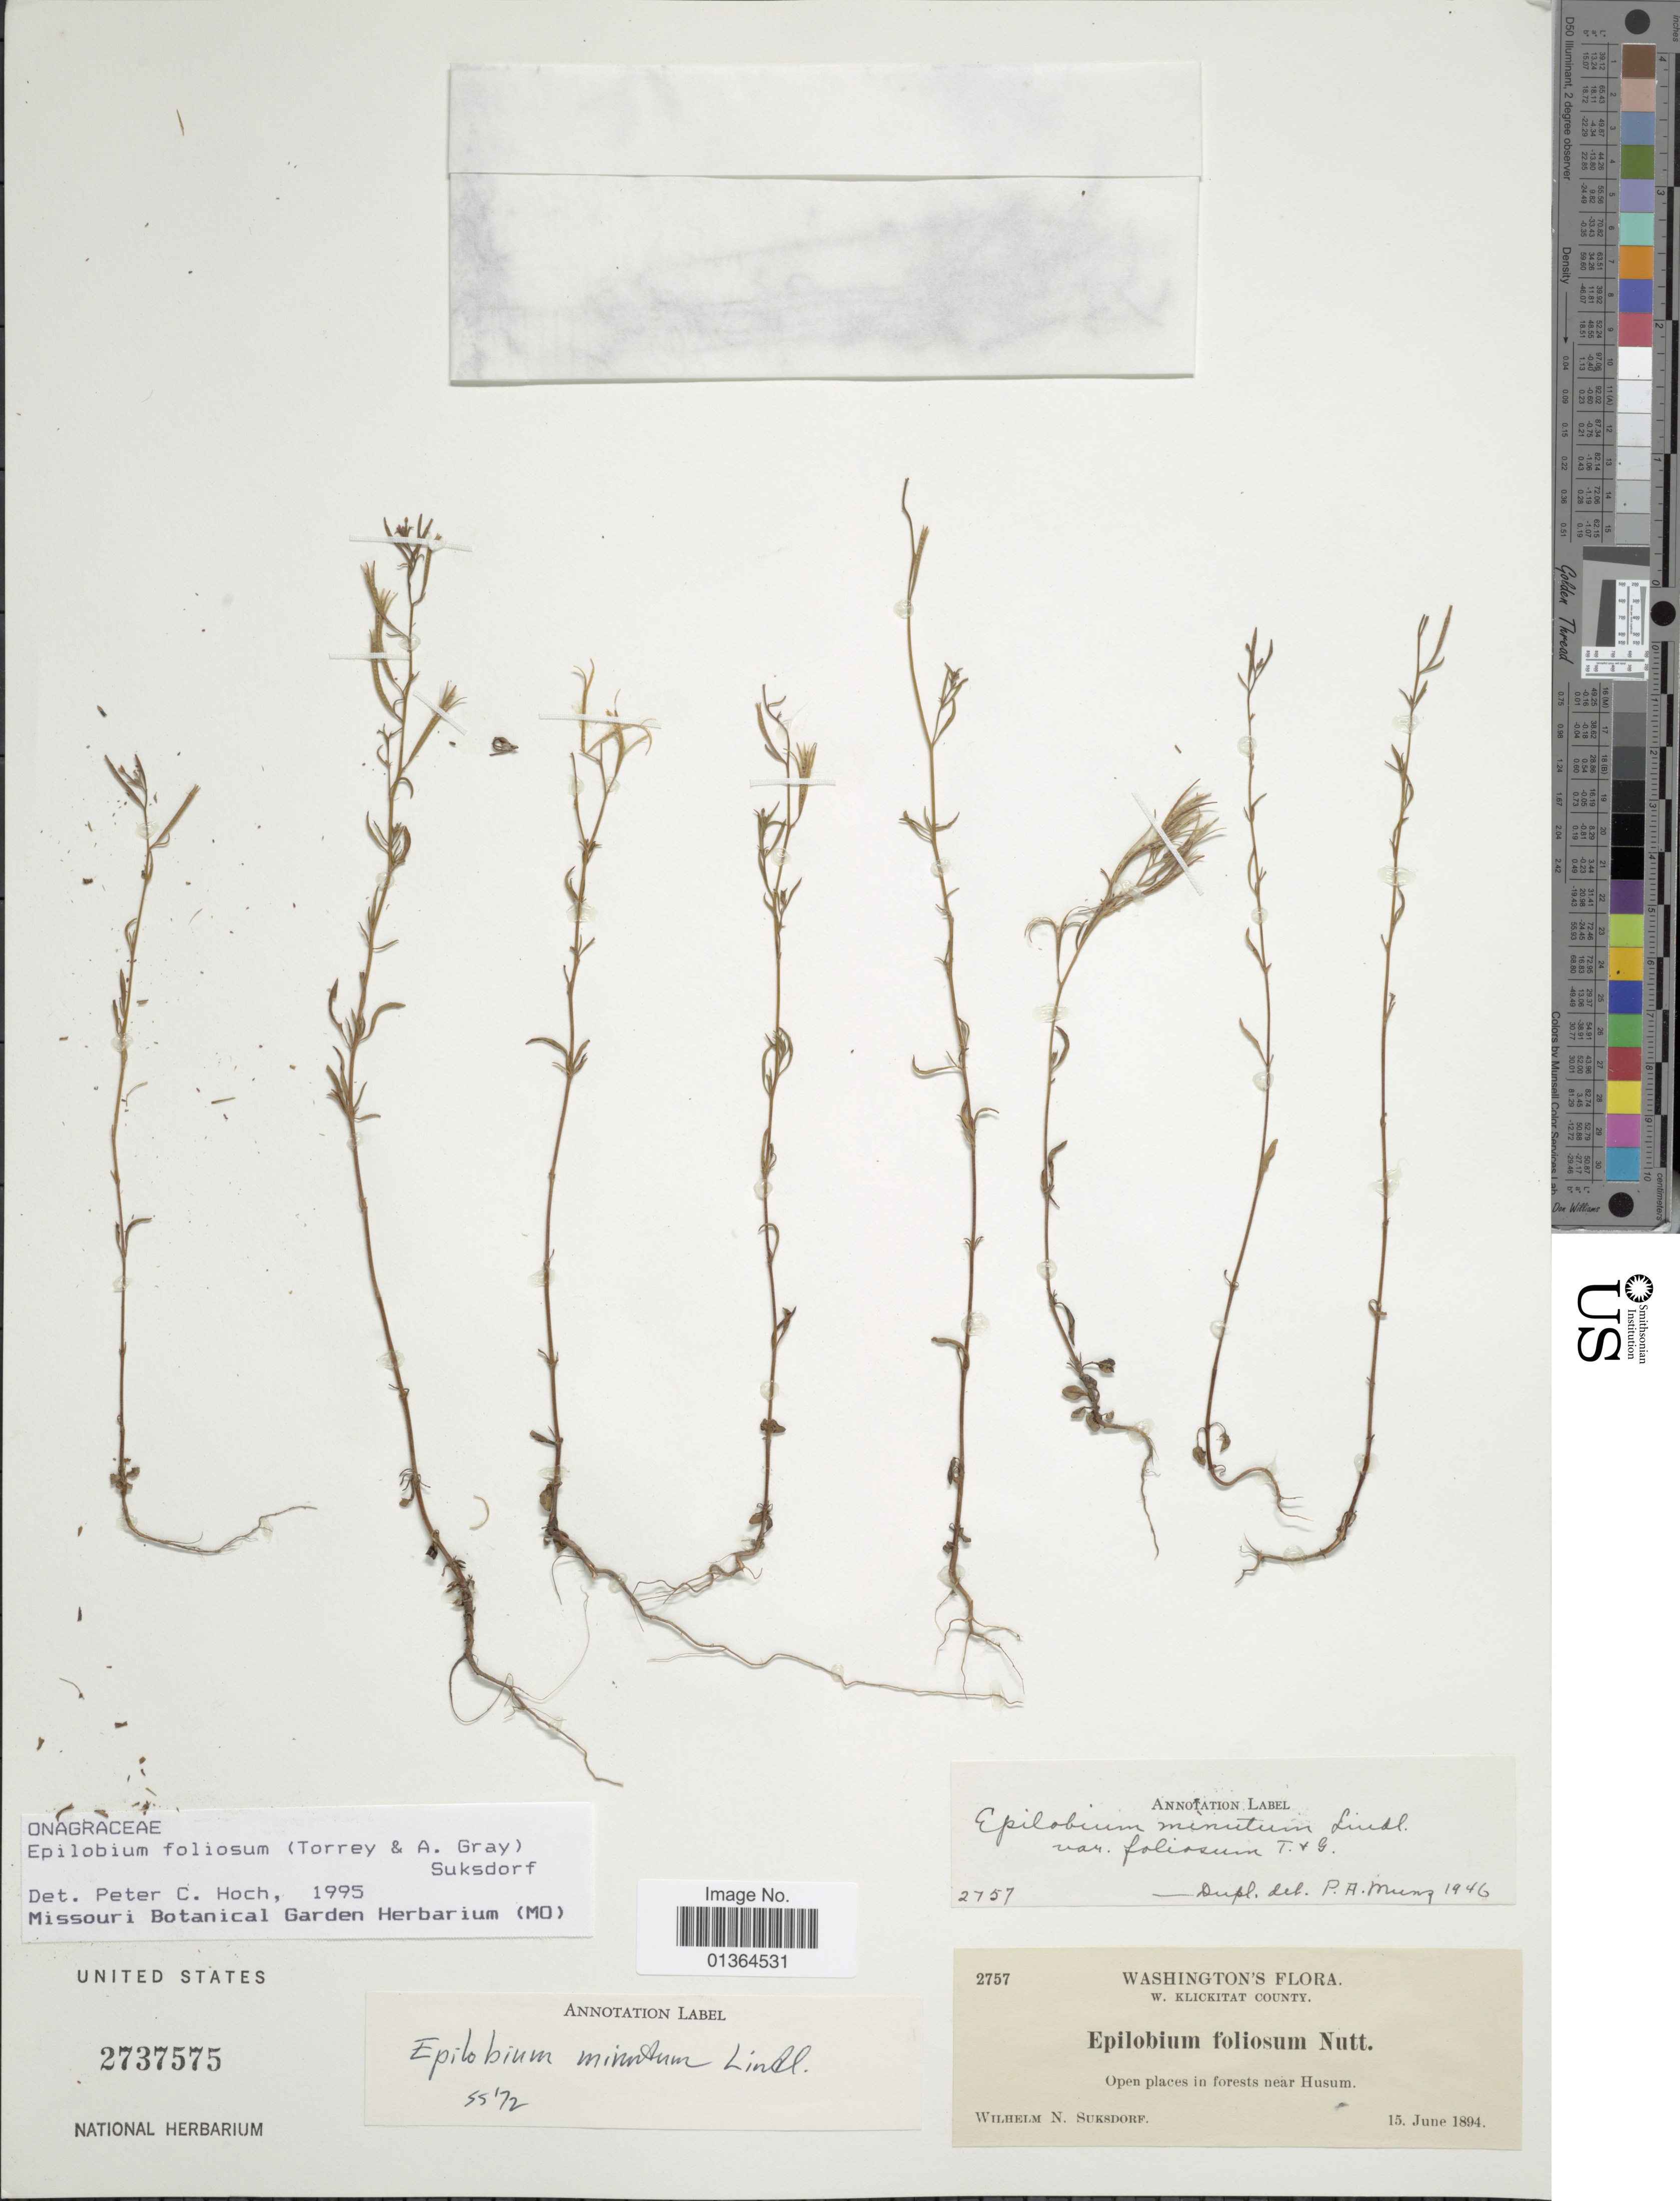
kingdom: Plantae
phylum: Tracheophyta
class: Magnoliopsida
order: Myrtales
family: Onagraceae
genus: Epilobium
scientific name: Epilobium foliosum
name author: (Nutt. ex Torr. & A. Gray) Suksd.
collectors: W. N. Suksdorf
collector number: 2757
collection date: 1894-06-15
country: United States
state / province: Washington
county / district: Klickitat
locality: W. Klickitat County, near Husum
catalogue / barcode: US 2737575